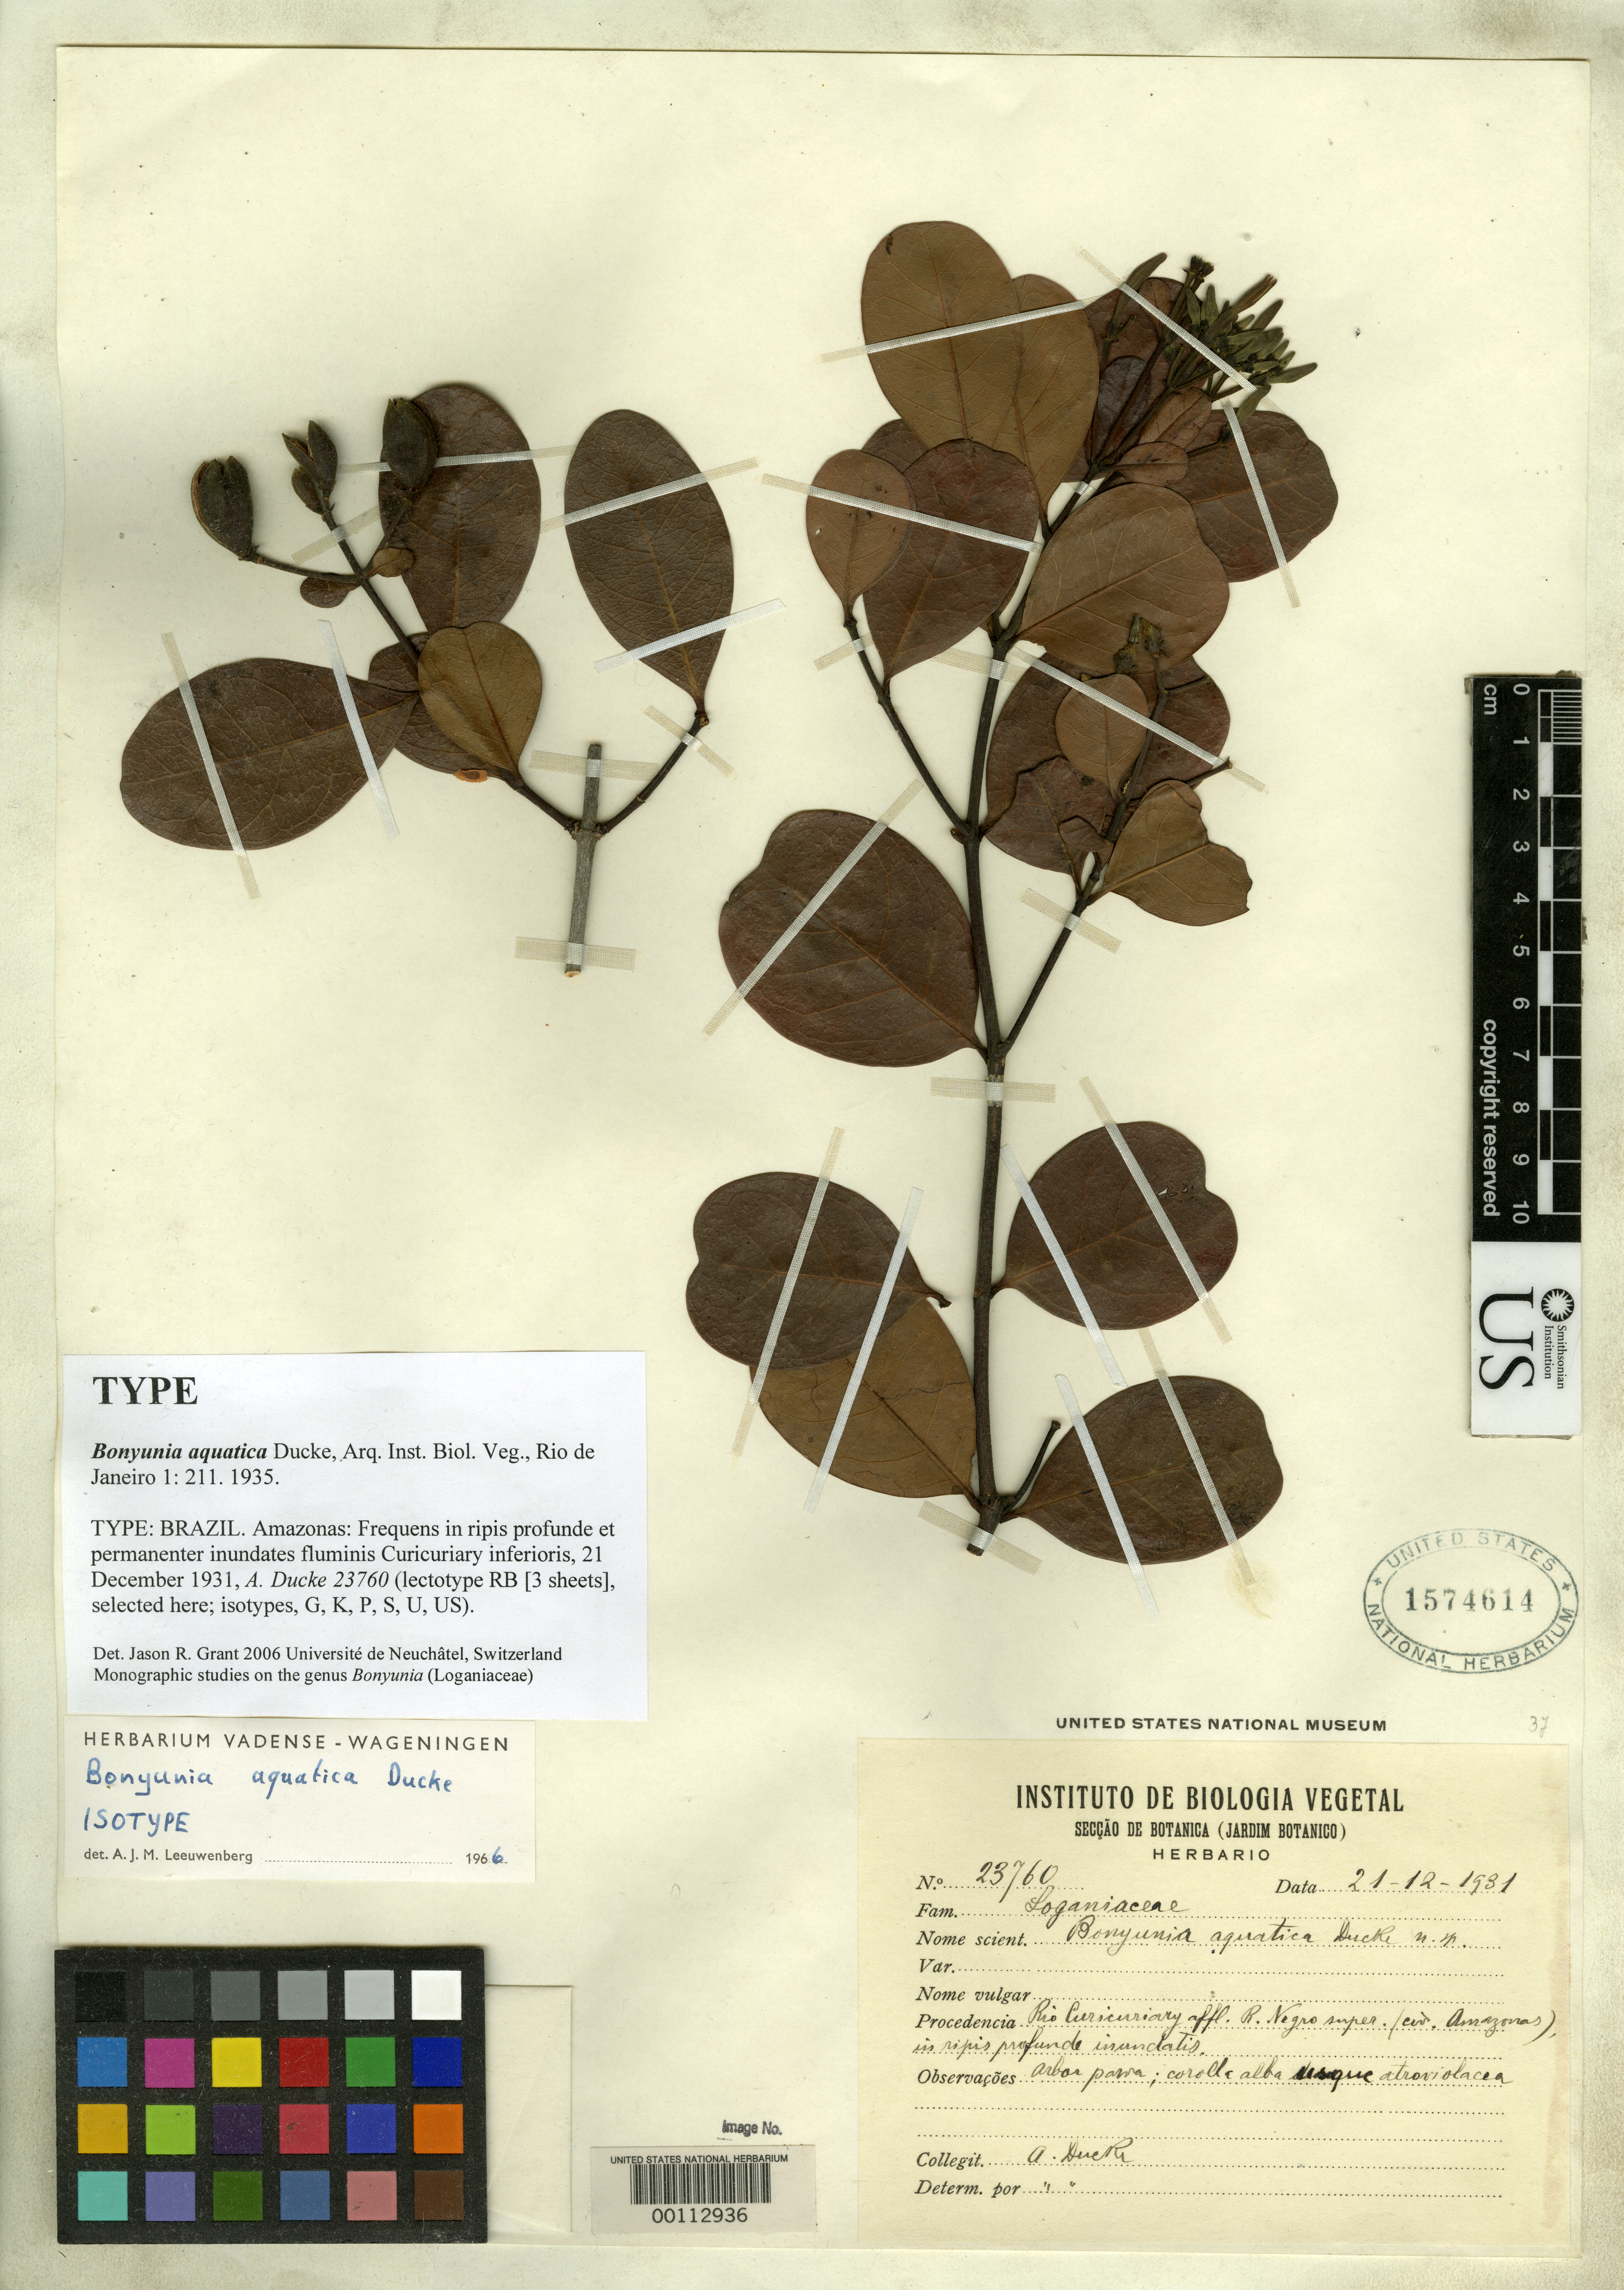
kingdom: Plantae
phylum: Tracheophyta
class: Magnoliopsida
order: Gentianales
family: Loganiaceae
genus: Bonyunia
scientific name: Bonyunia aquatica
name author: Ducke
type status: Isotype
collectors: A. Ducke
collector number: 23760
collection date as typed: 21 Dec 1931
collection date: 1931-12-21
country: Brazil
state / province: Amazonas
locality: Rio Negro, Curicuriary.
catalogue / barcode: US 1574614